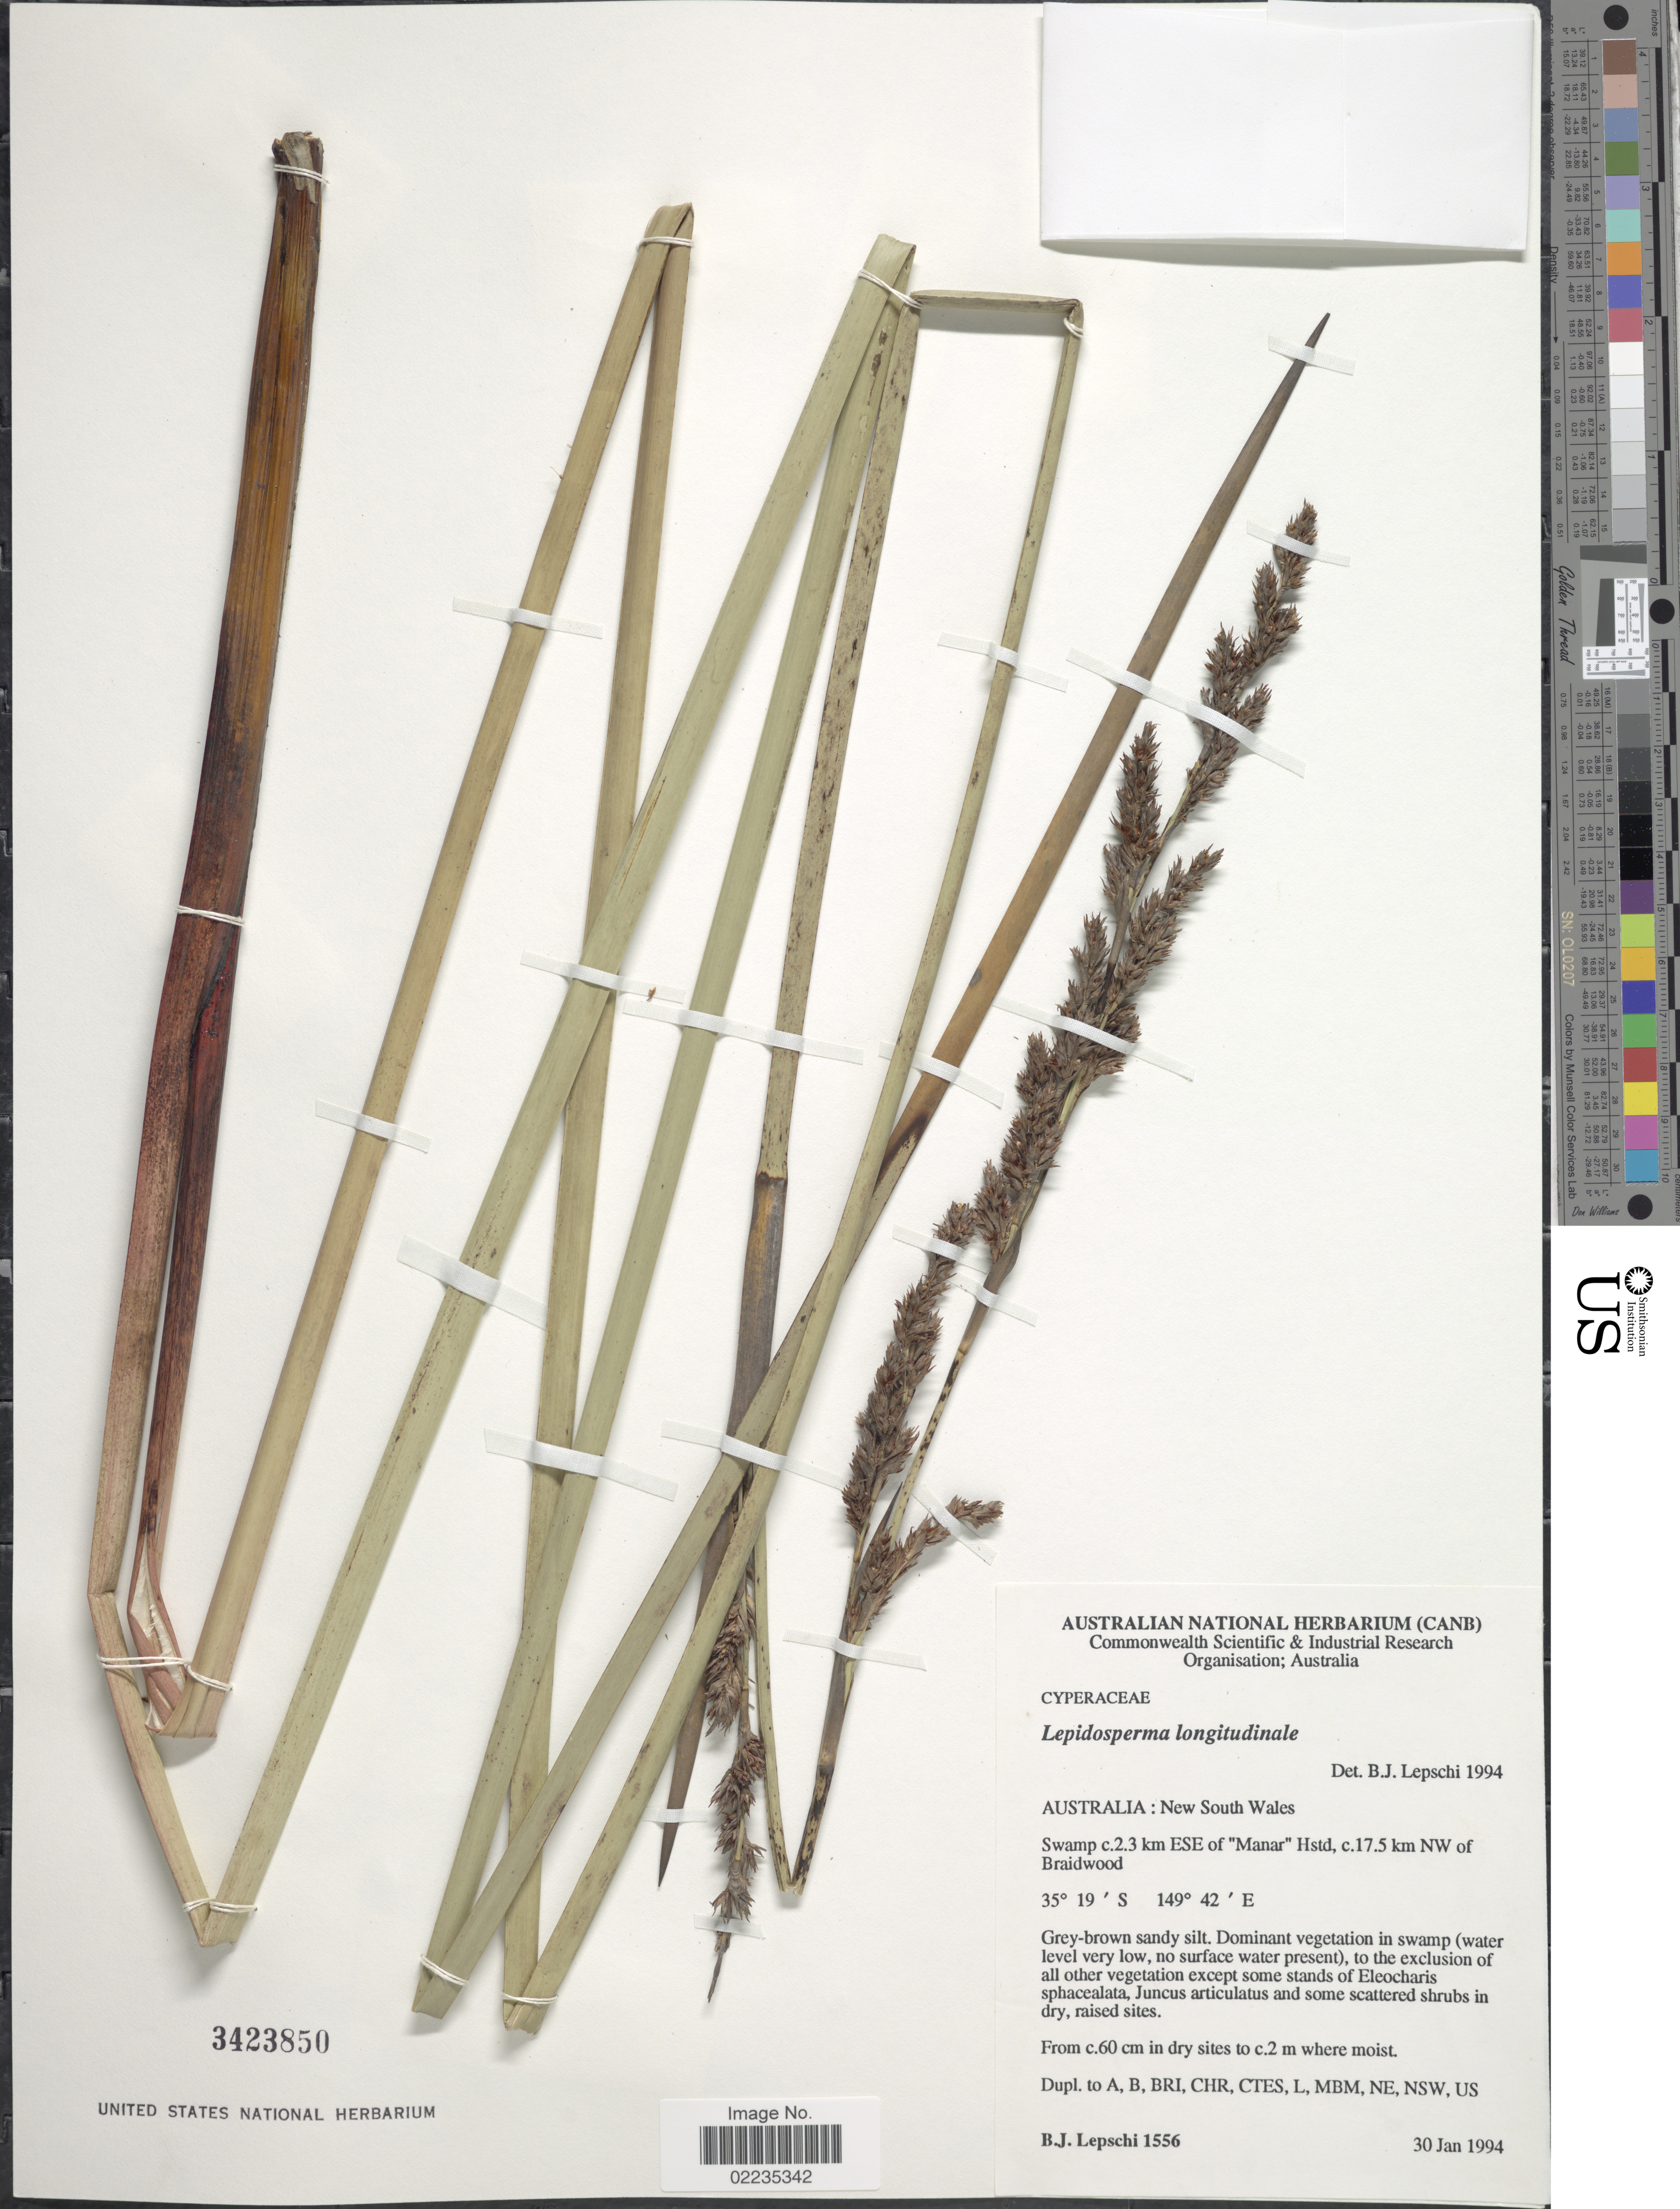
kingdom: Plantae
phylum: Tracheophyta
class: Liliopsida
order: Poales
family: Cyperaceae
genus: Lepidosperma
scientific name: Lepidosperma longitudinale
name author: Labill.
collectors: B. Lepschi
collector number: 1556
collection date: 1994-01-30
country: Australia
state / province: New South Wales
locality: Australia: New South Wales, Swamp 2.3 km ESE of Manar, Hstd, 17.5 km NW of Braidwood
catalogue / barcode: US 3423850